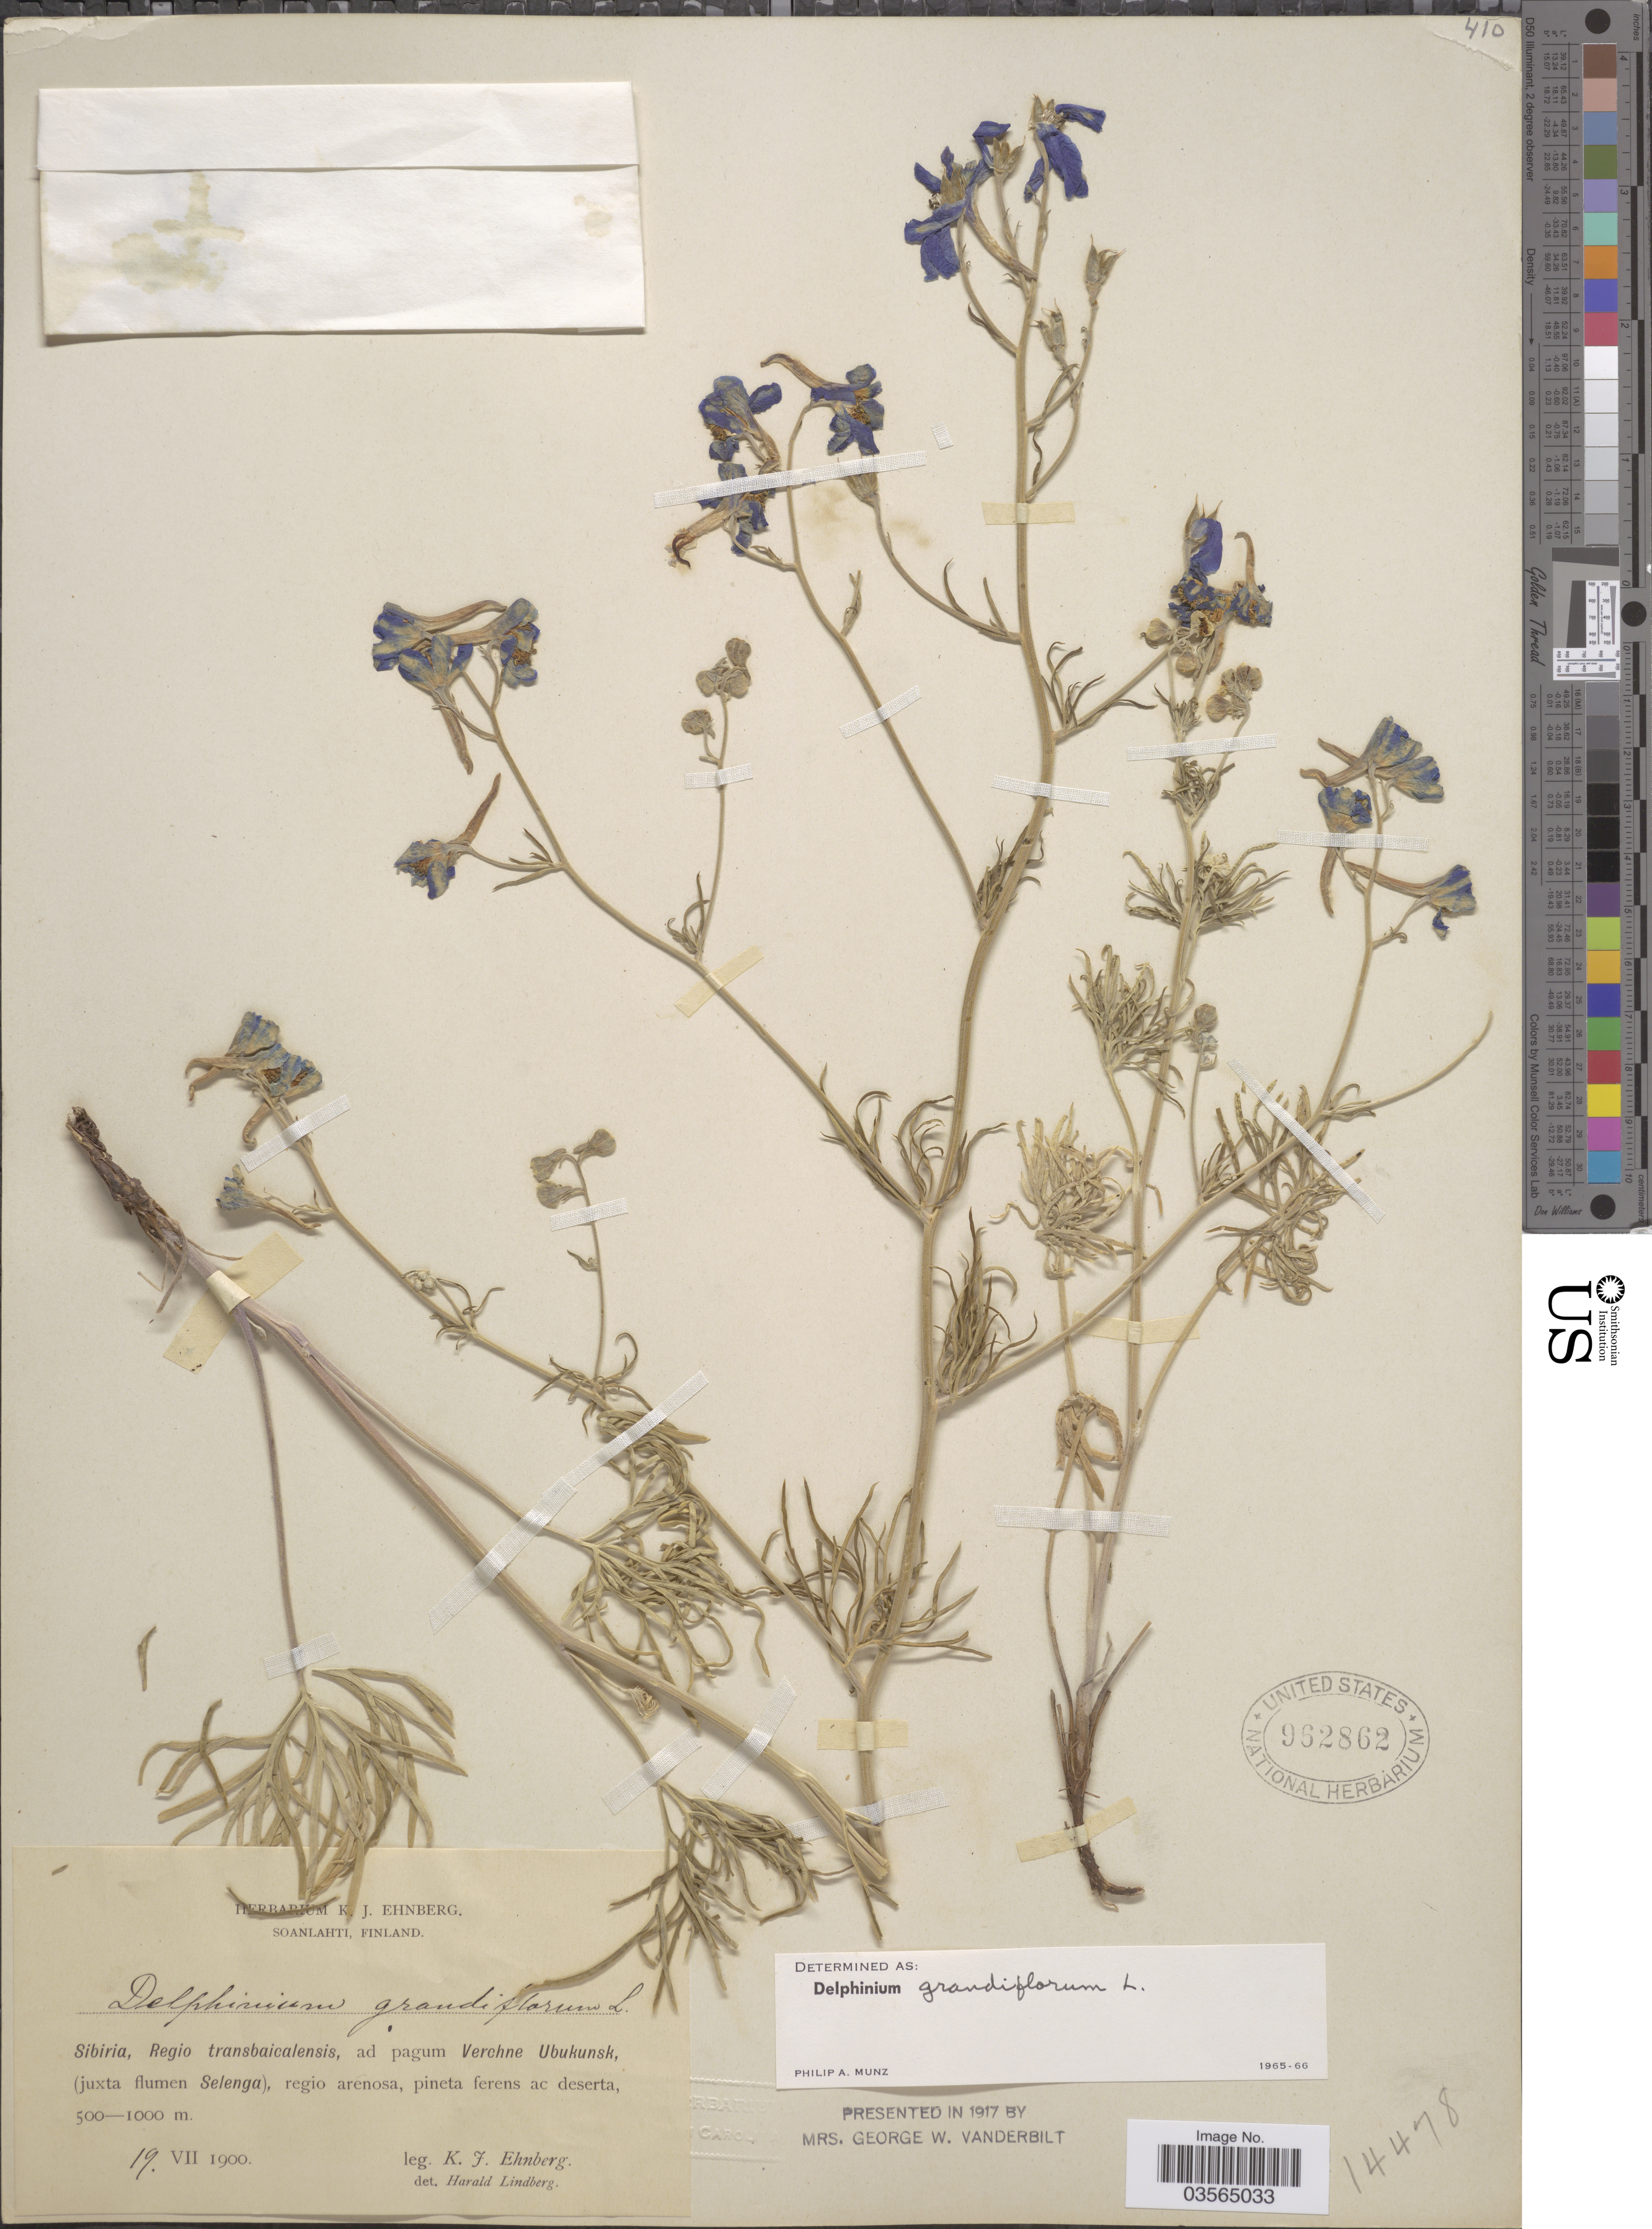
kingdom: Plantae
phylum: Tracheophyta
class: Magnoliopsida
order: Ranunculales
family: Ranunculaceae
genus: Delphinium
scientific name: Delphinium grandiflorum var. grandiflorum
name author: L.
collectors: K. Ehnberg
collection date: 1900-07-19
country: Russian Federation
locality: Sibiria, Regio transbaicalensis, ad pagum Verchne Ubukunsk, (juxta flumen Selenga).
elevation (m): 500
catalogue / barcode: US 962862